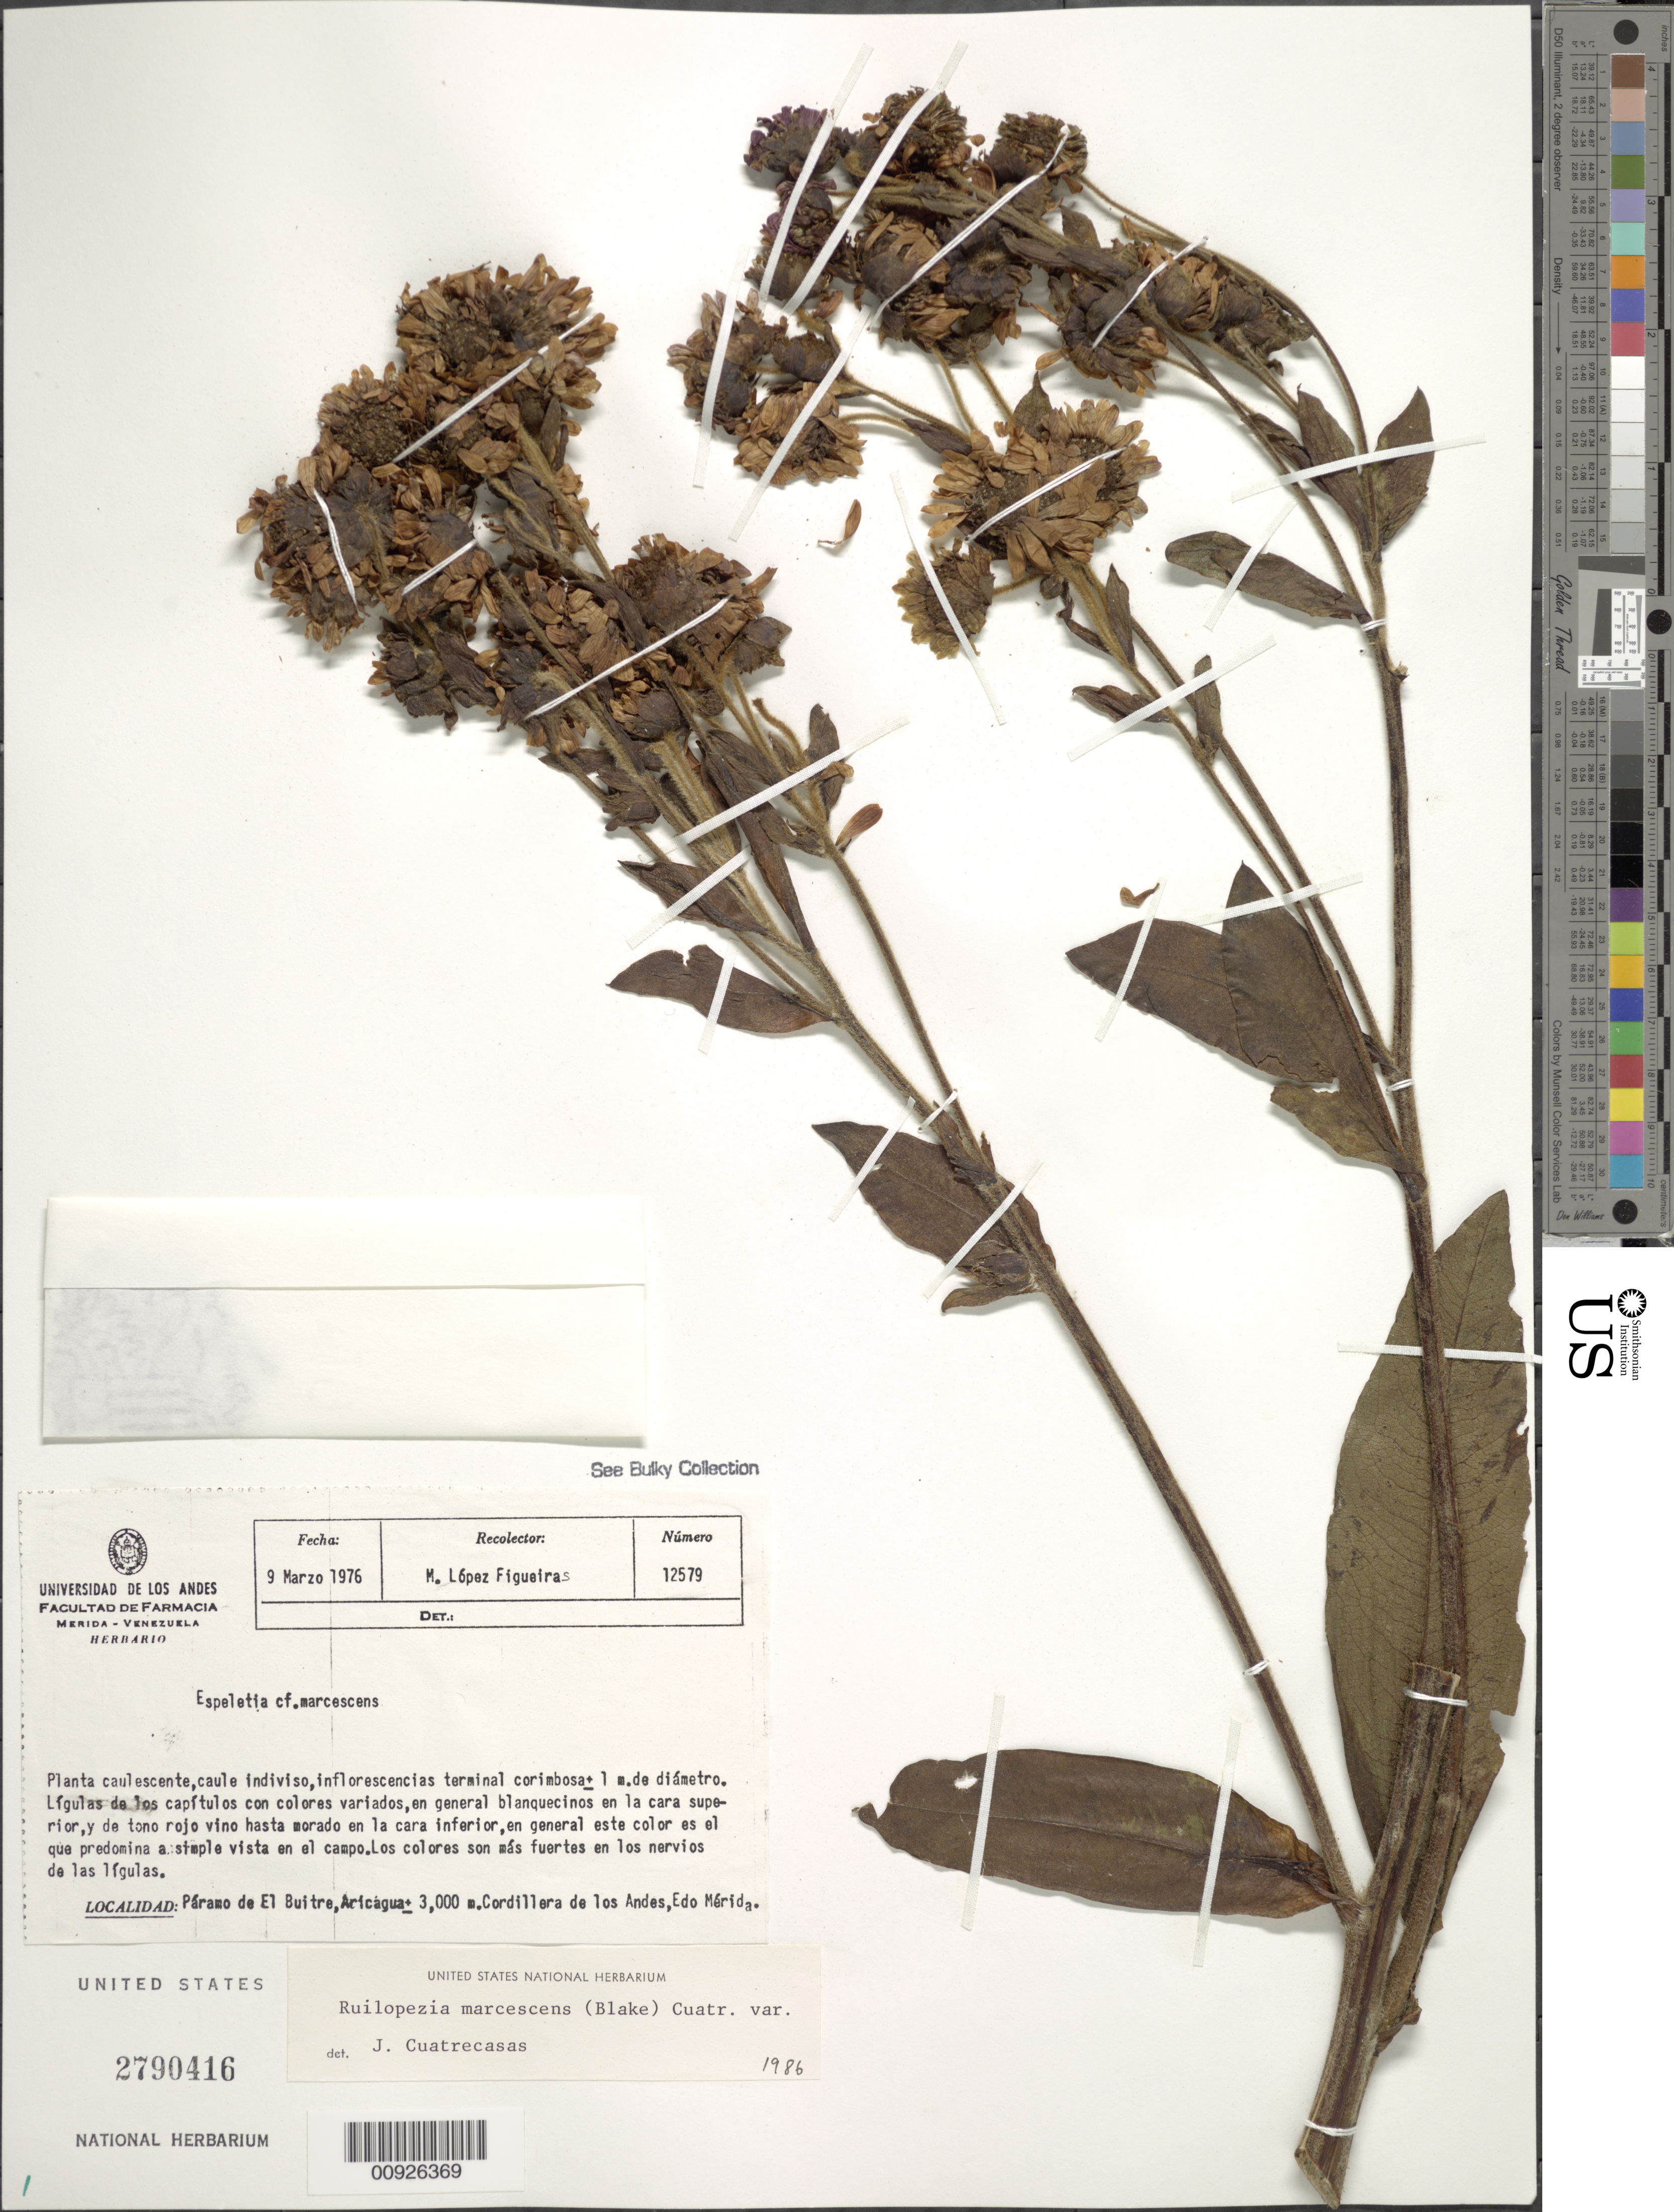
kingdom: Plantae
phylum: Tracheophyta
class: Magnoliopsida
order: Asterales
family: Asteraceae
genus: Ruilopezia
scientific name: Ruilopezia marcescens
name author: (S.F. Blake) Cuatrec.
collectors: M. López Figueiras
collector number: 12579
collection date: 1976-03-09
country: Venezuela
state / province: Mérida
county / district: Aricagua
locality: P. del Buitre. Aricagua, Cordillera de los Andes.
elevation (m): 3000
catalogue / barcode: US 2790416